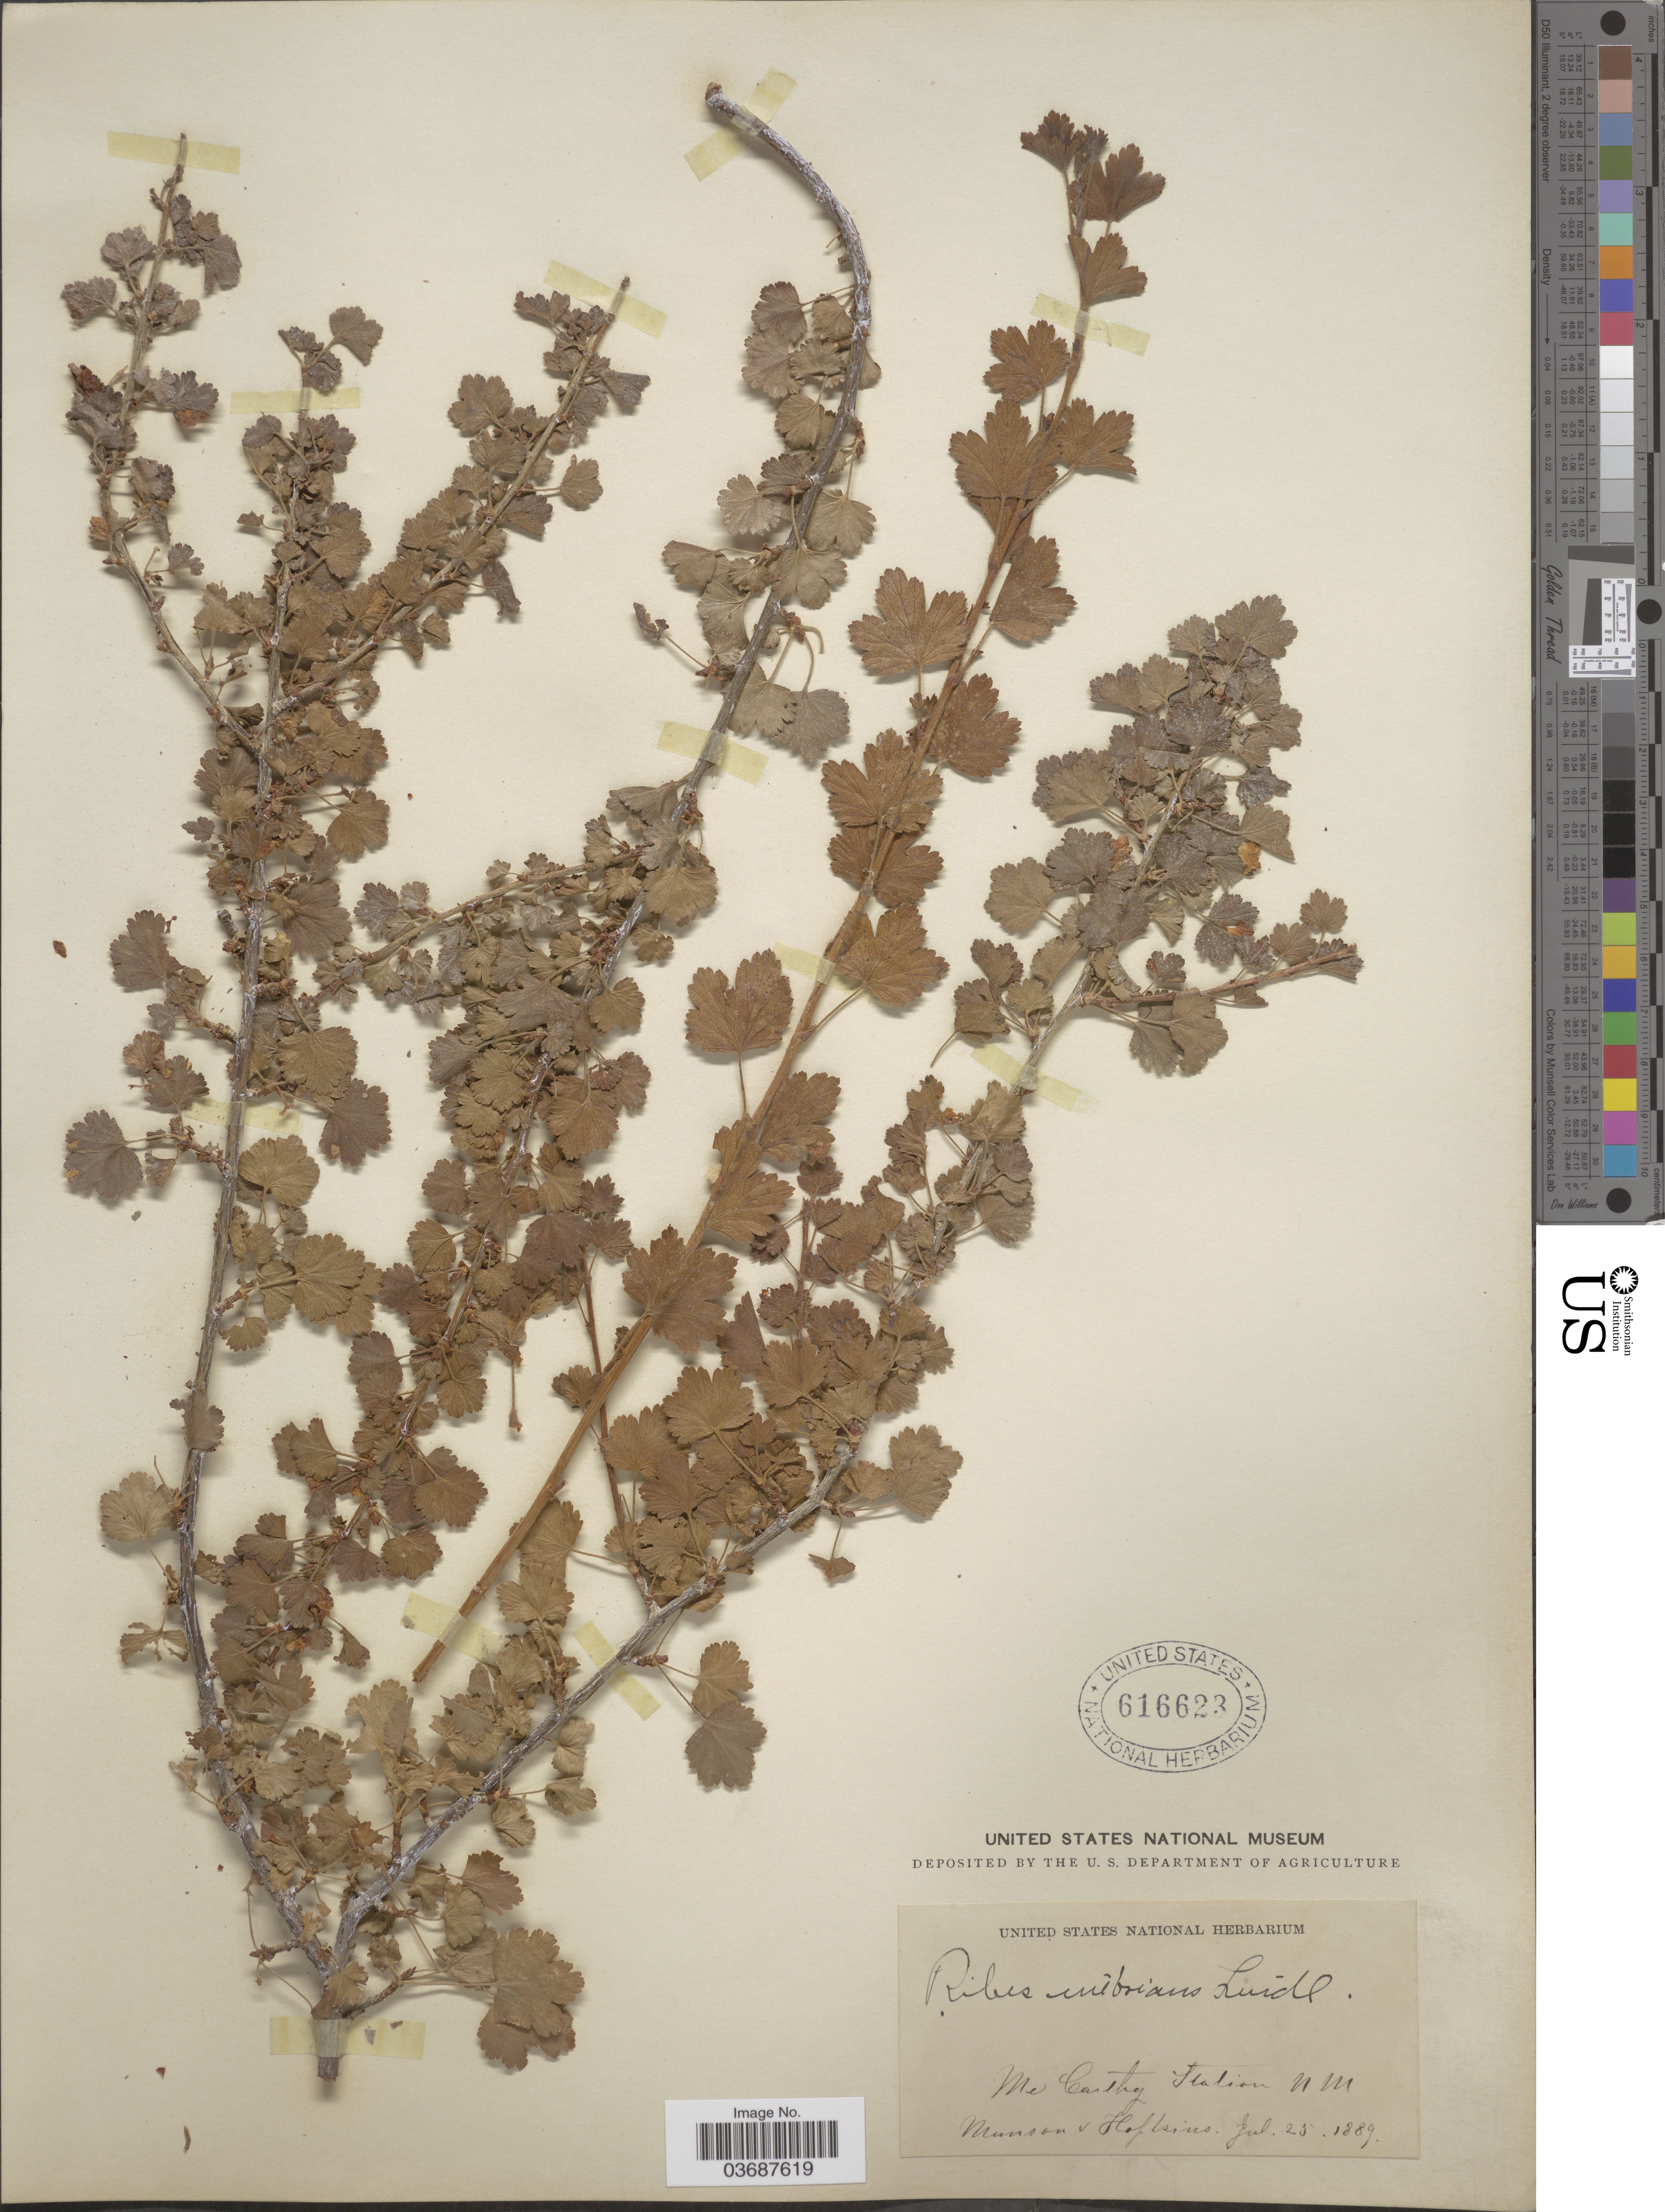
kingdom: Plantae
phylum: Tracheophyta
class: Magnoliopsida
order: Saxifragales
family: Grossulariaceae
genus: Ribes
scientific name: Ribes inebrians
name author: Lindl.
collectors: -. Munson & -- Hopkins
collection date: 1889-07-25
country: United States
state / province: New Mexico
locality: Mc Carthy Station.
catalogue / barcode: US 616623